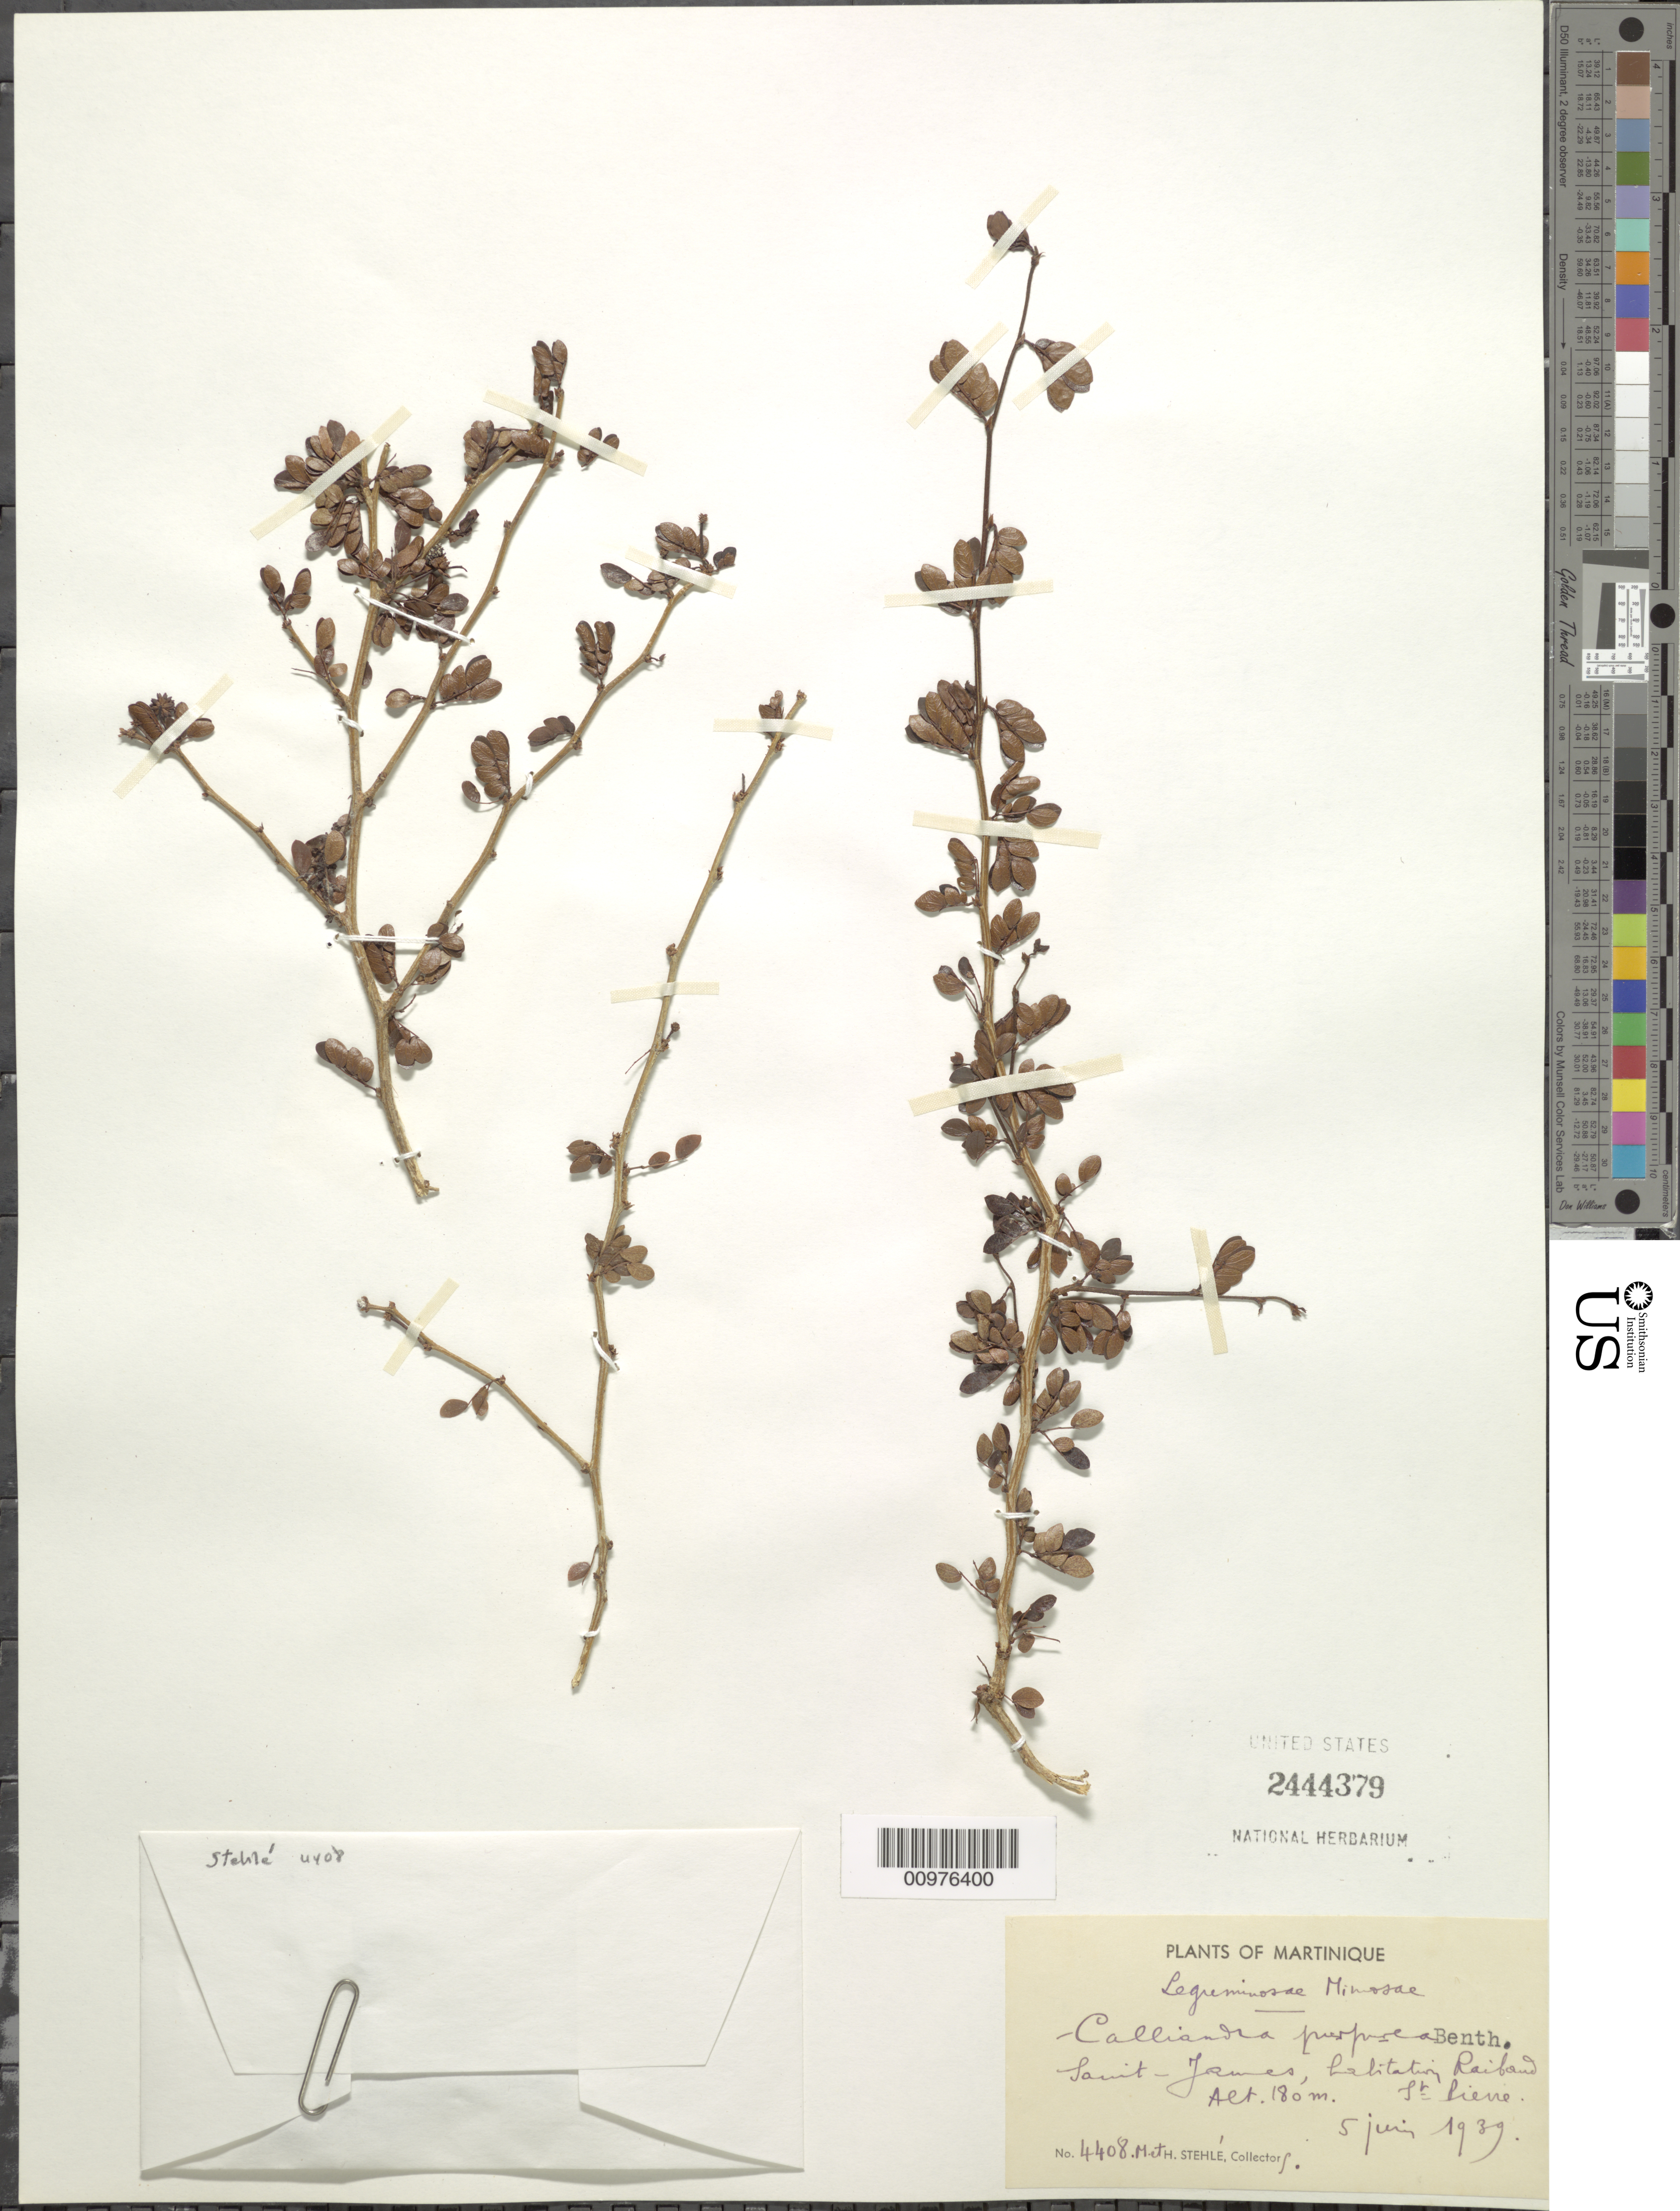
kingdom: Plantae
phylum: Tracheophyta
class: Magnoliopsida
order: Fabales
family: Fabaceae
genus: Calliandra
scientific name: Calliandra purpurea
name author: (L.) Benth.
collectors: H. Stehlé & M. Stehlé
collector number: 4408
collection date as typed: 05 Jun 1939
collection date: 1939-06-05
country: Martinique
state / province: Saint-Pierre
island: Martinique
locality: St. James- habitating Raifand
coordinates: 0 N, 0 E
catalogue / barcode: US 2444379